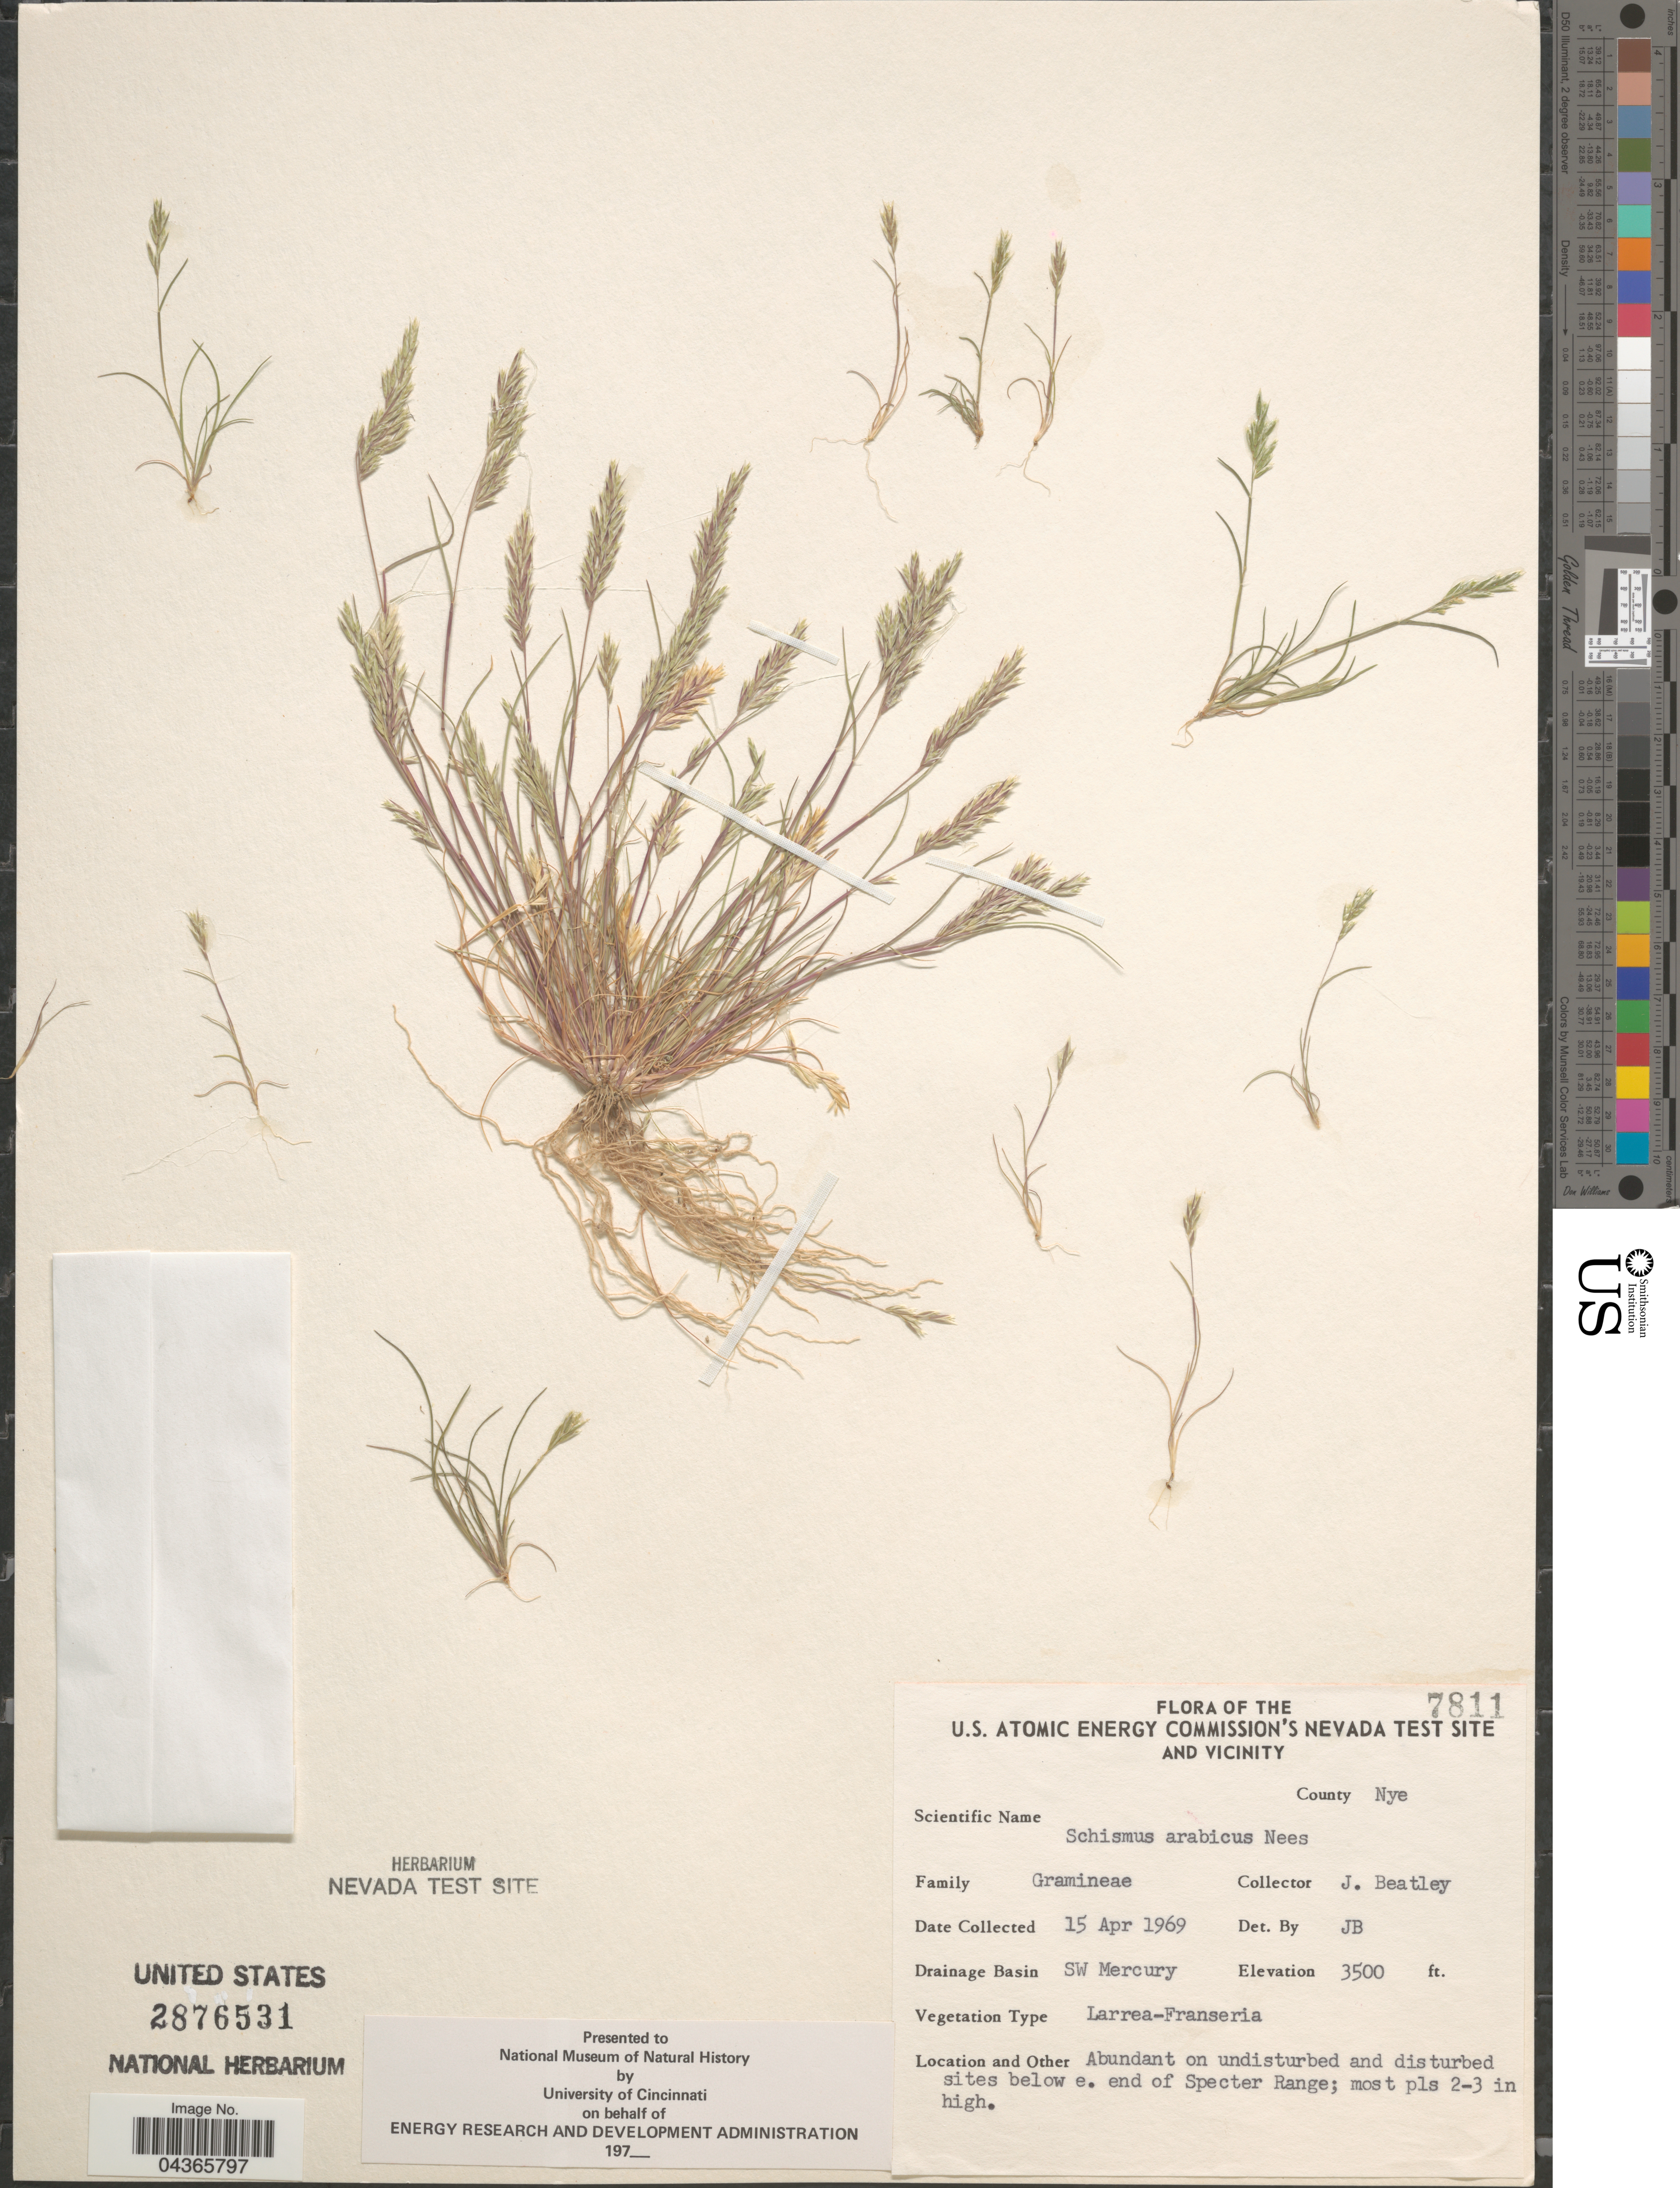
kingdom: Plantae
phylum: Tracheophyta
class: Liliopsida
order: Poales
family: Poaceae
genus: Schismus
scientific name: Schismus arabicus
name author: Nees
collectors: J. C. Beatley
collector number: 7811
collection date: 1969-04-15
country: United States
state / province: Nevada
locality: U. S. Atomic Energy Commission's Nevada Test Site and vicinity. County Nye. Drainage Basin SW Mercury. Abundant on undisturbed and disturbed sites below e. end of Specter Range.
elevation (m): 1067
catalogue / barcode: US 2876531